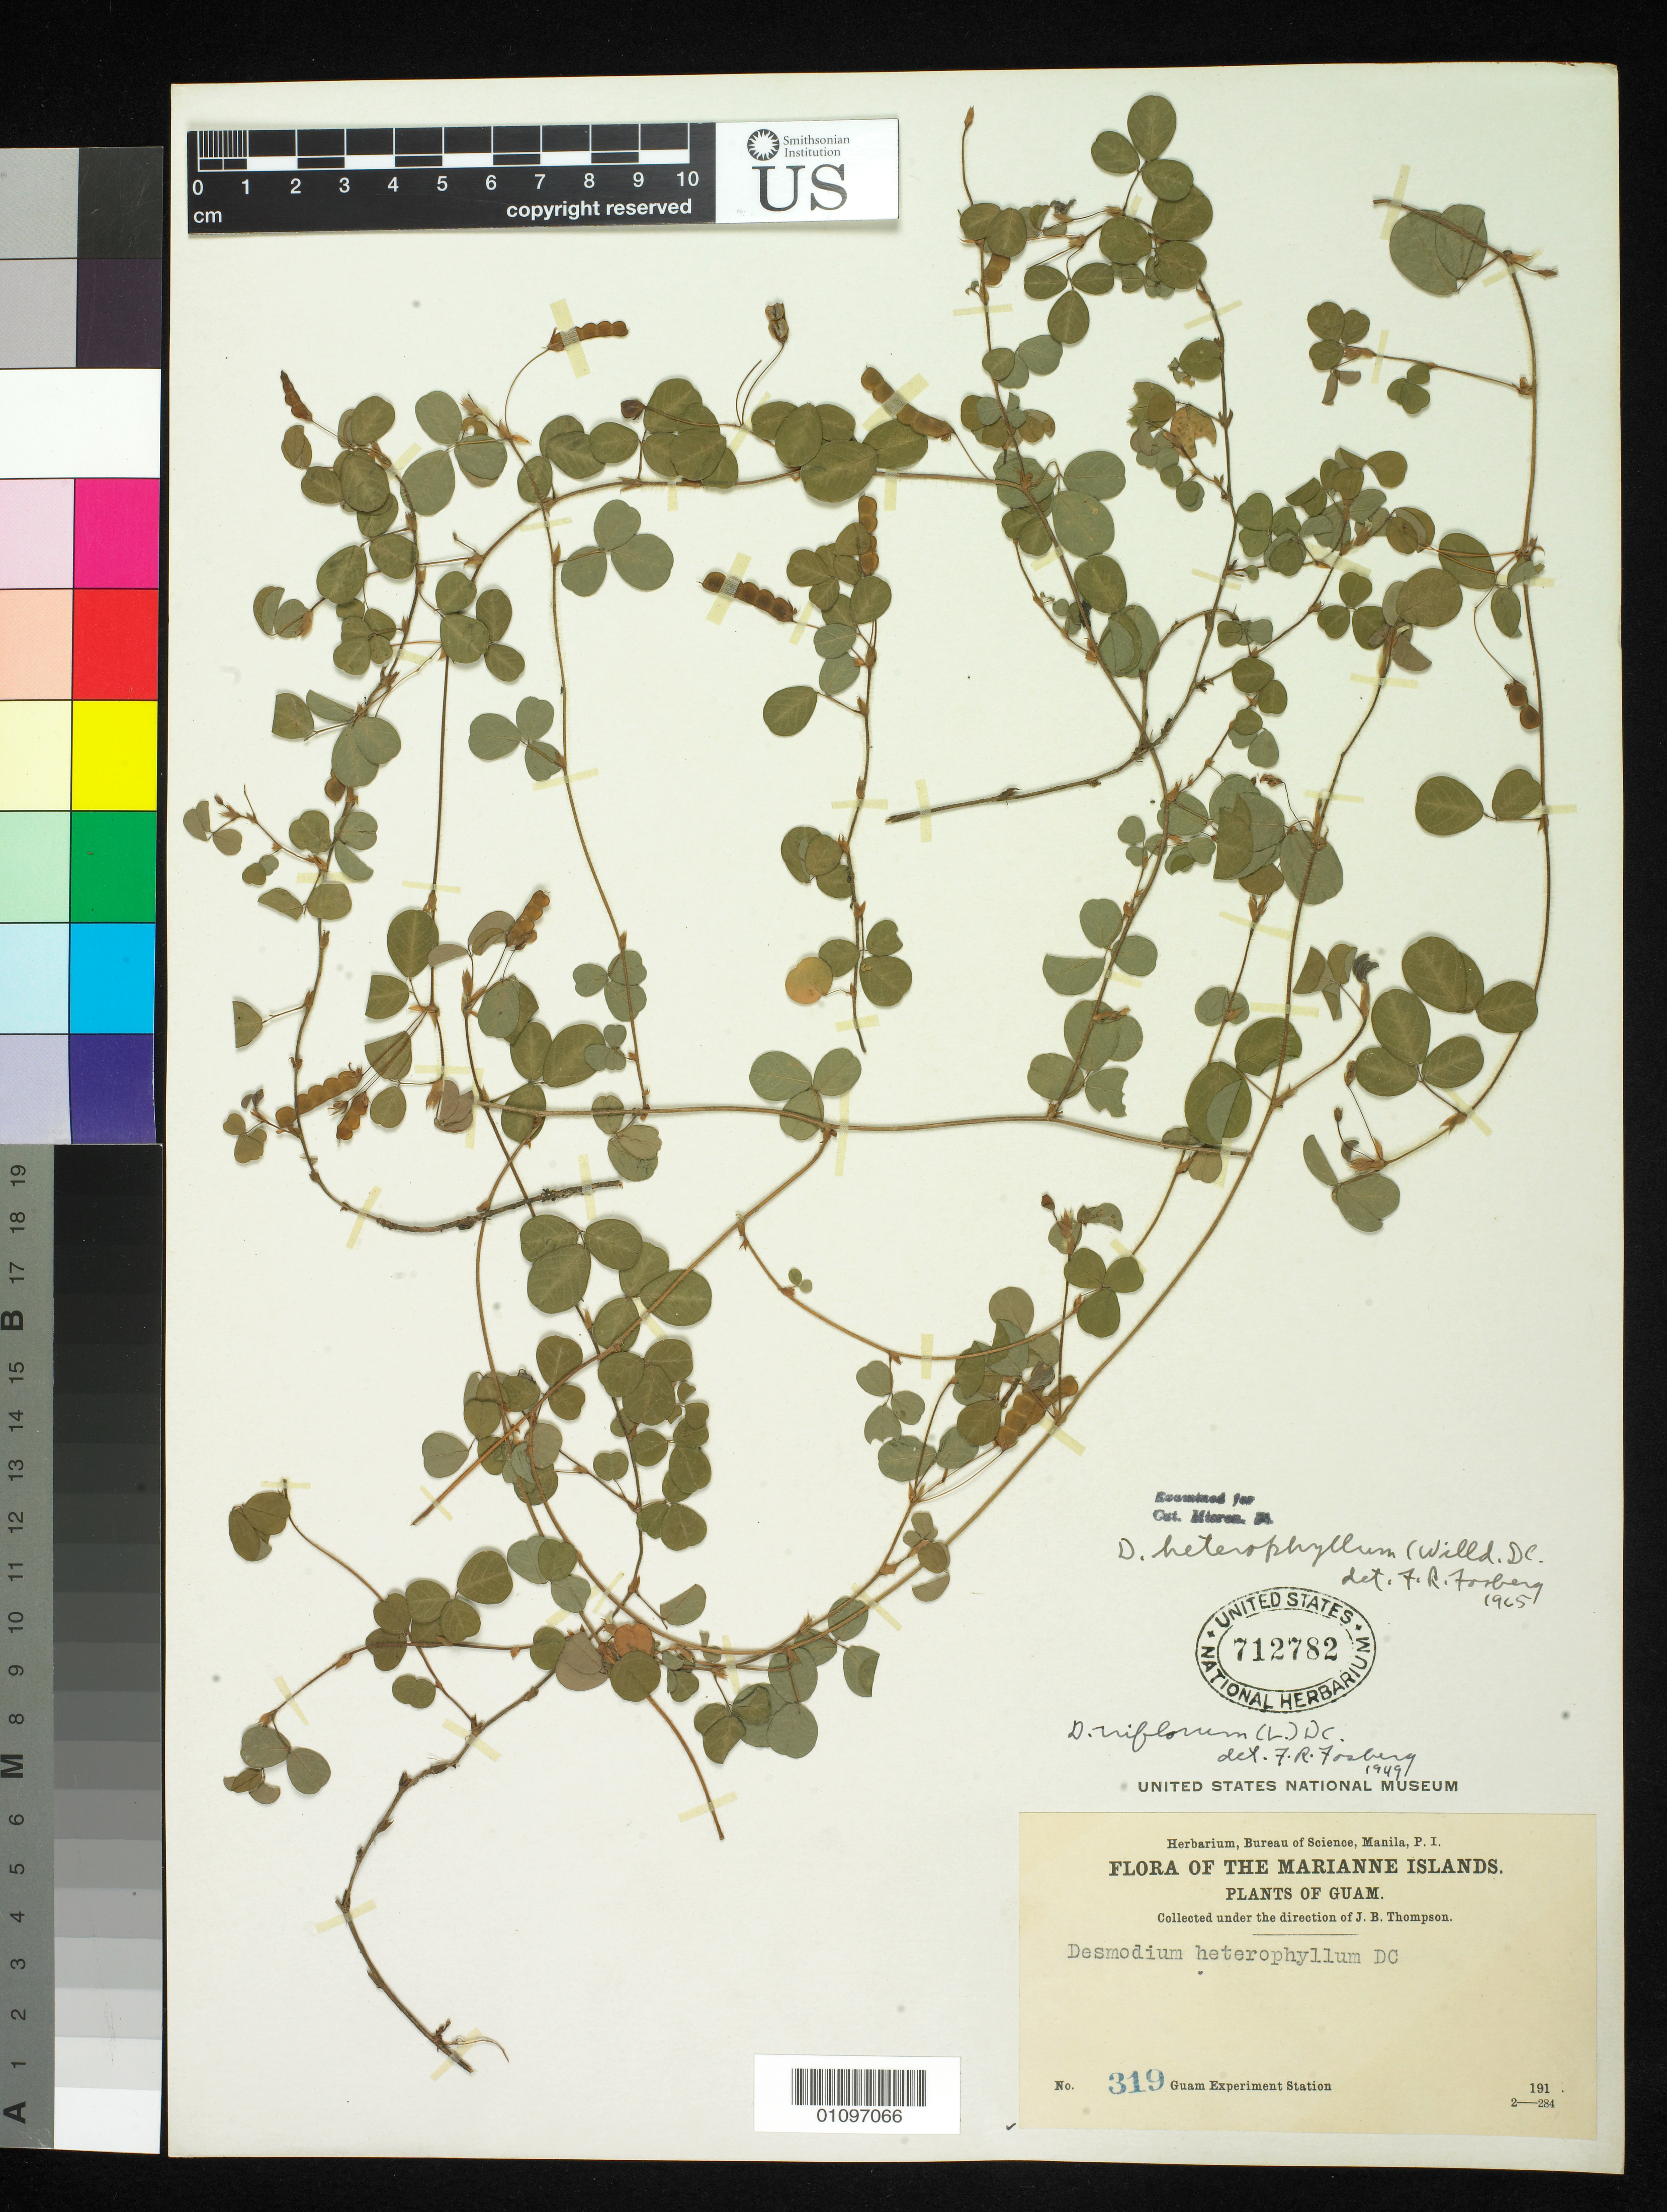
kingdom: Plantae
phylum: Tracheophyta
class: Magnoliopsida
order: Fabales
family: Fabaceae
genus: Grona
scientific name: Grona heterophylla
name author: (Willd.) H. Ohashi & K. Ohashi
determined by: Strong, Mark T., (BOT), Smithsonian Institution - National Museum of Natural History (UNITED STATES)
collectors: J. B. Thompson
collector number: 319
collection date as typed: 191-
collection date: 1910/1919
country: Guam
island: Guam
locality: guam experiment station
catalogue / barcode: US 712782